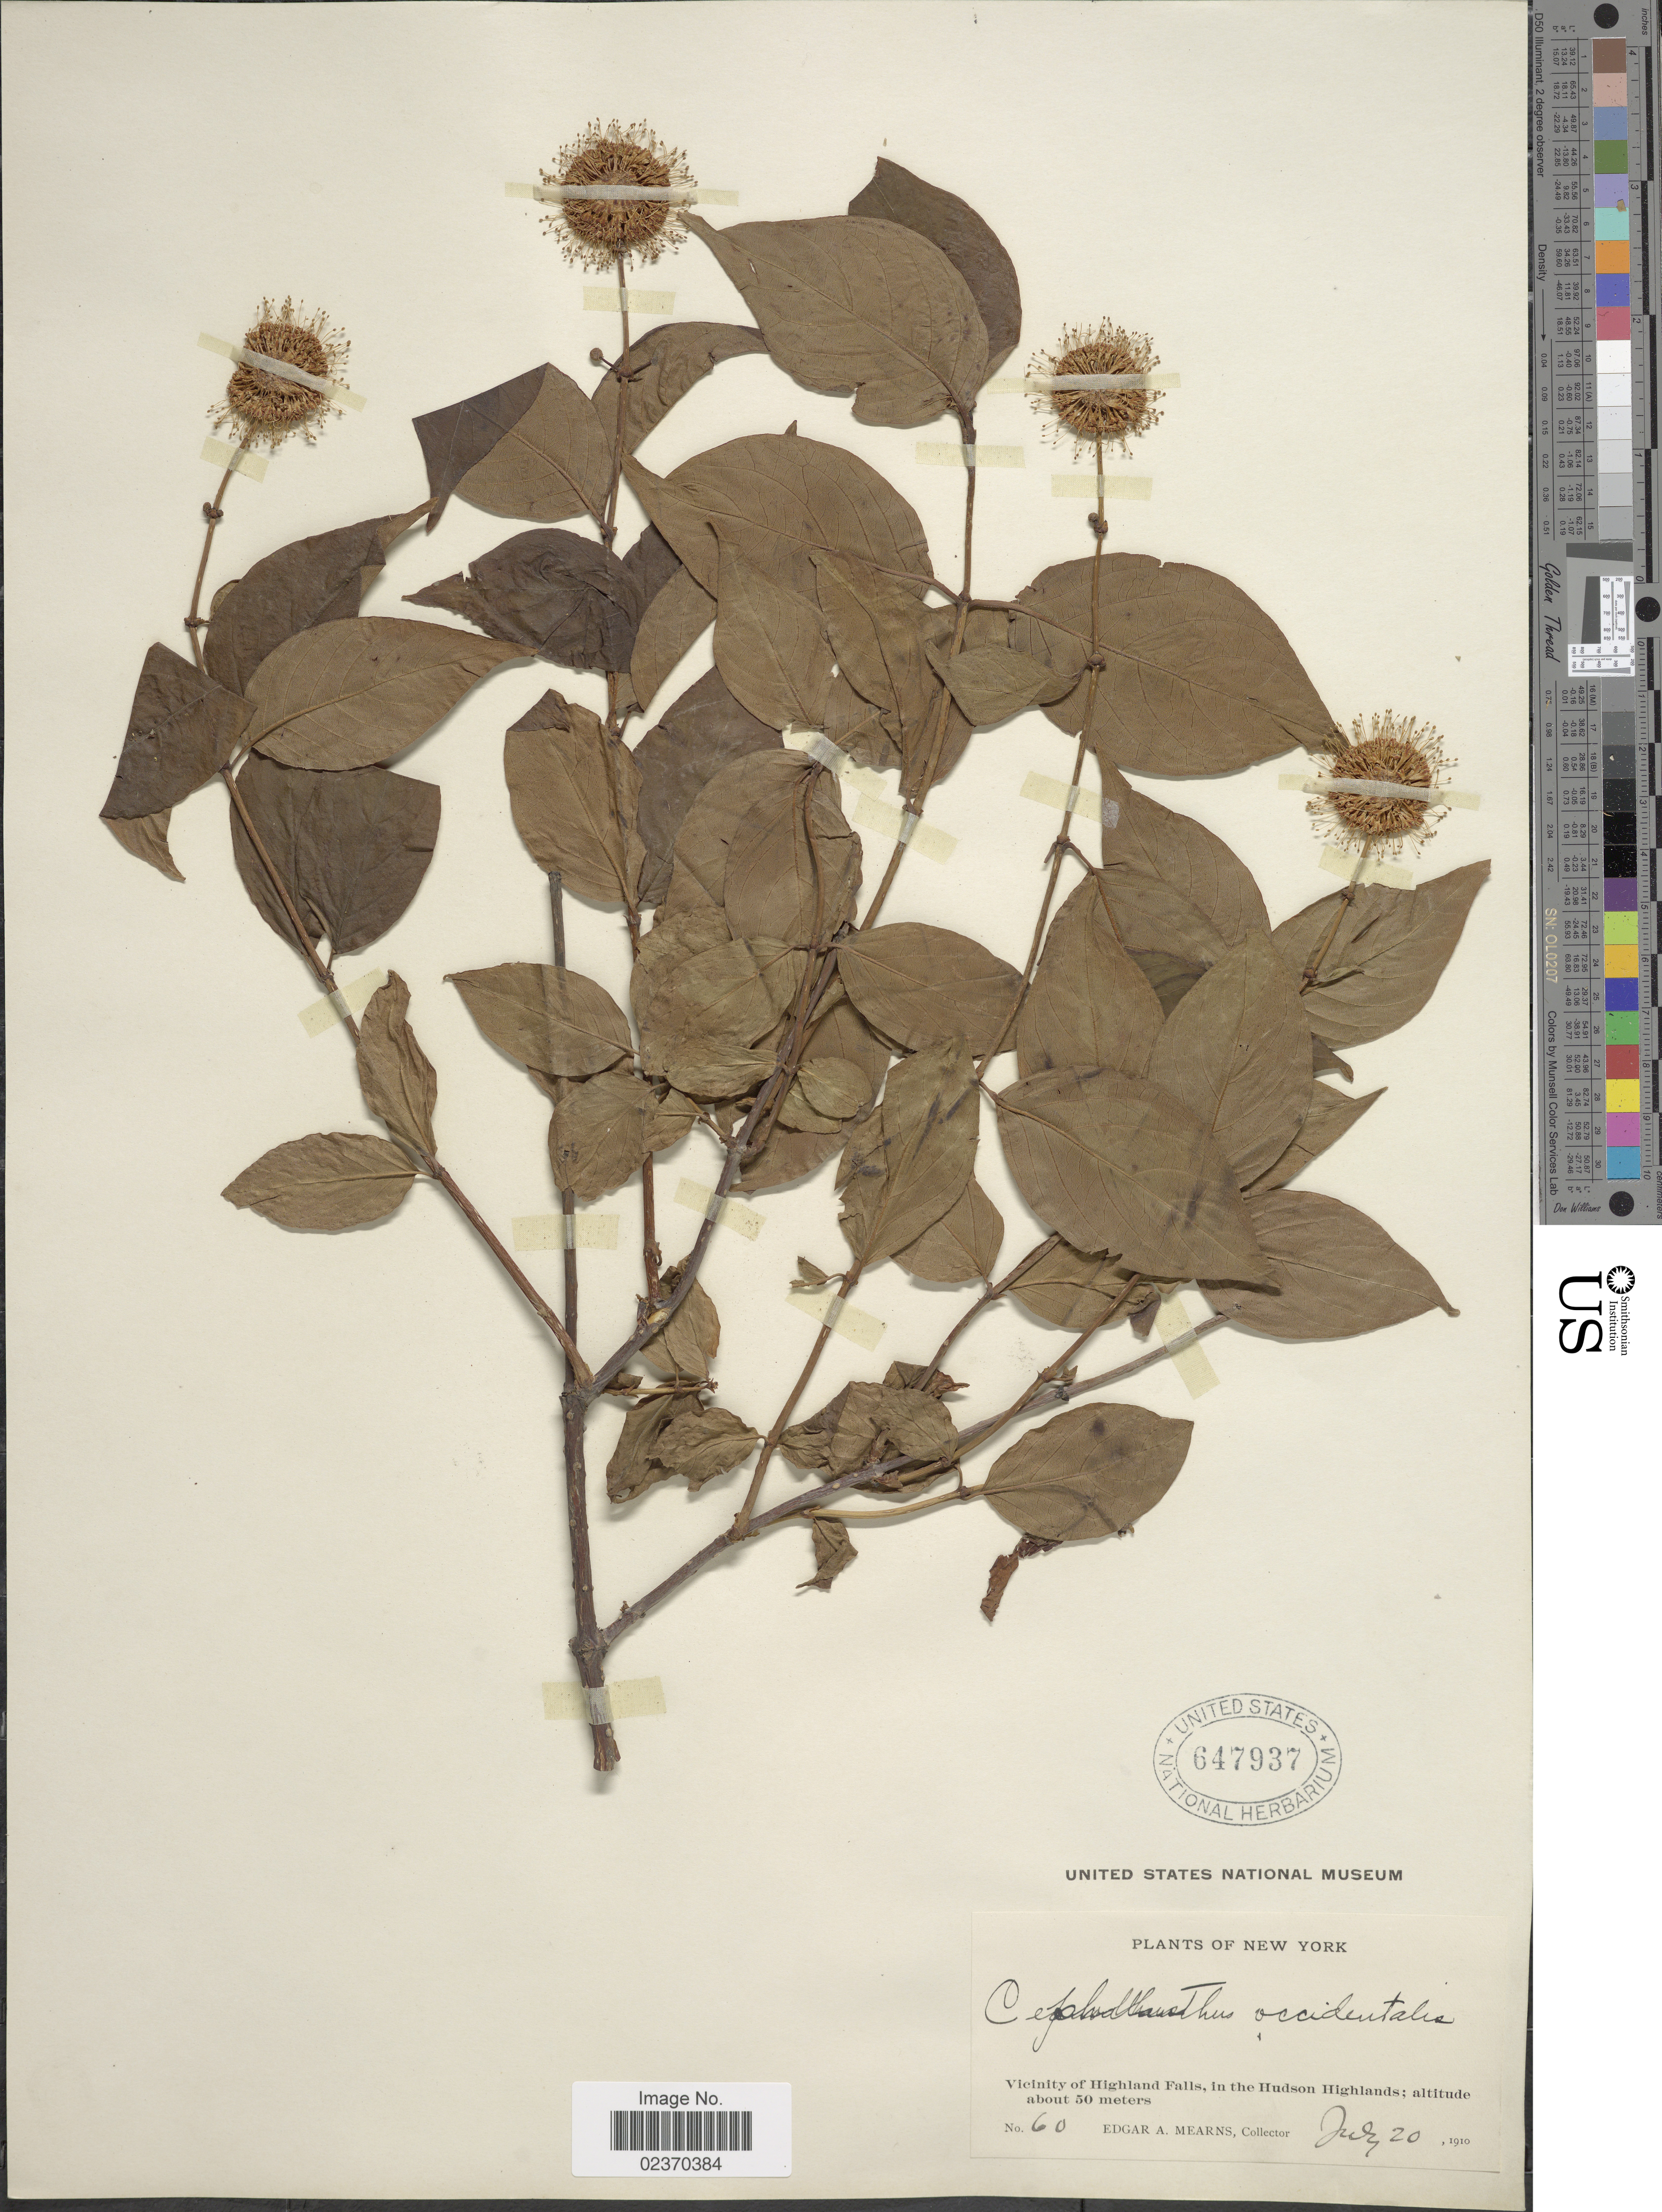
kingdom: Plantae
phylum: Tracheophyta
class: Magnoliopsida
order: Gentianales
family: Rubiaceae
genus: Cephalanthus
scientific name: Cephalanthus occidentalis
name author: L.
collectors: E. A. Mearns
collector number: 60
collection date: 1910-07-20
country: United States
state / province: New York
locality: Vicinity of Highland Falls, in the Hudson Highlands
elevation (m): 50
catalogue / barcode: US 647937